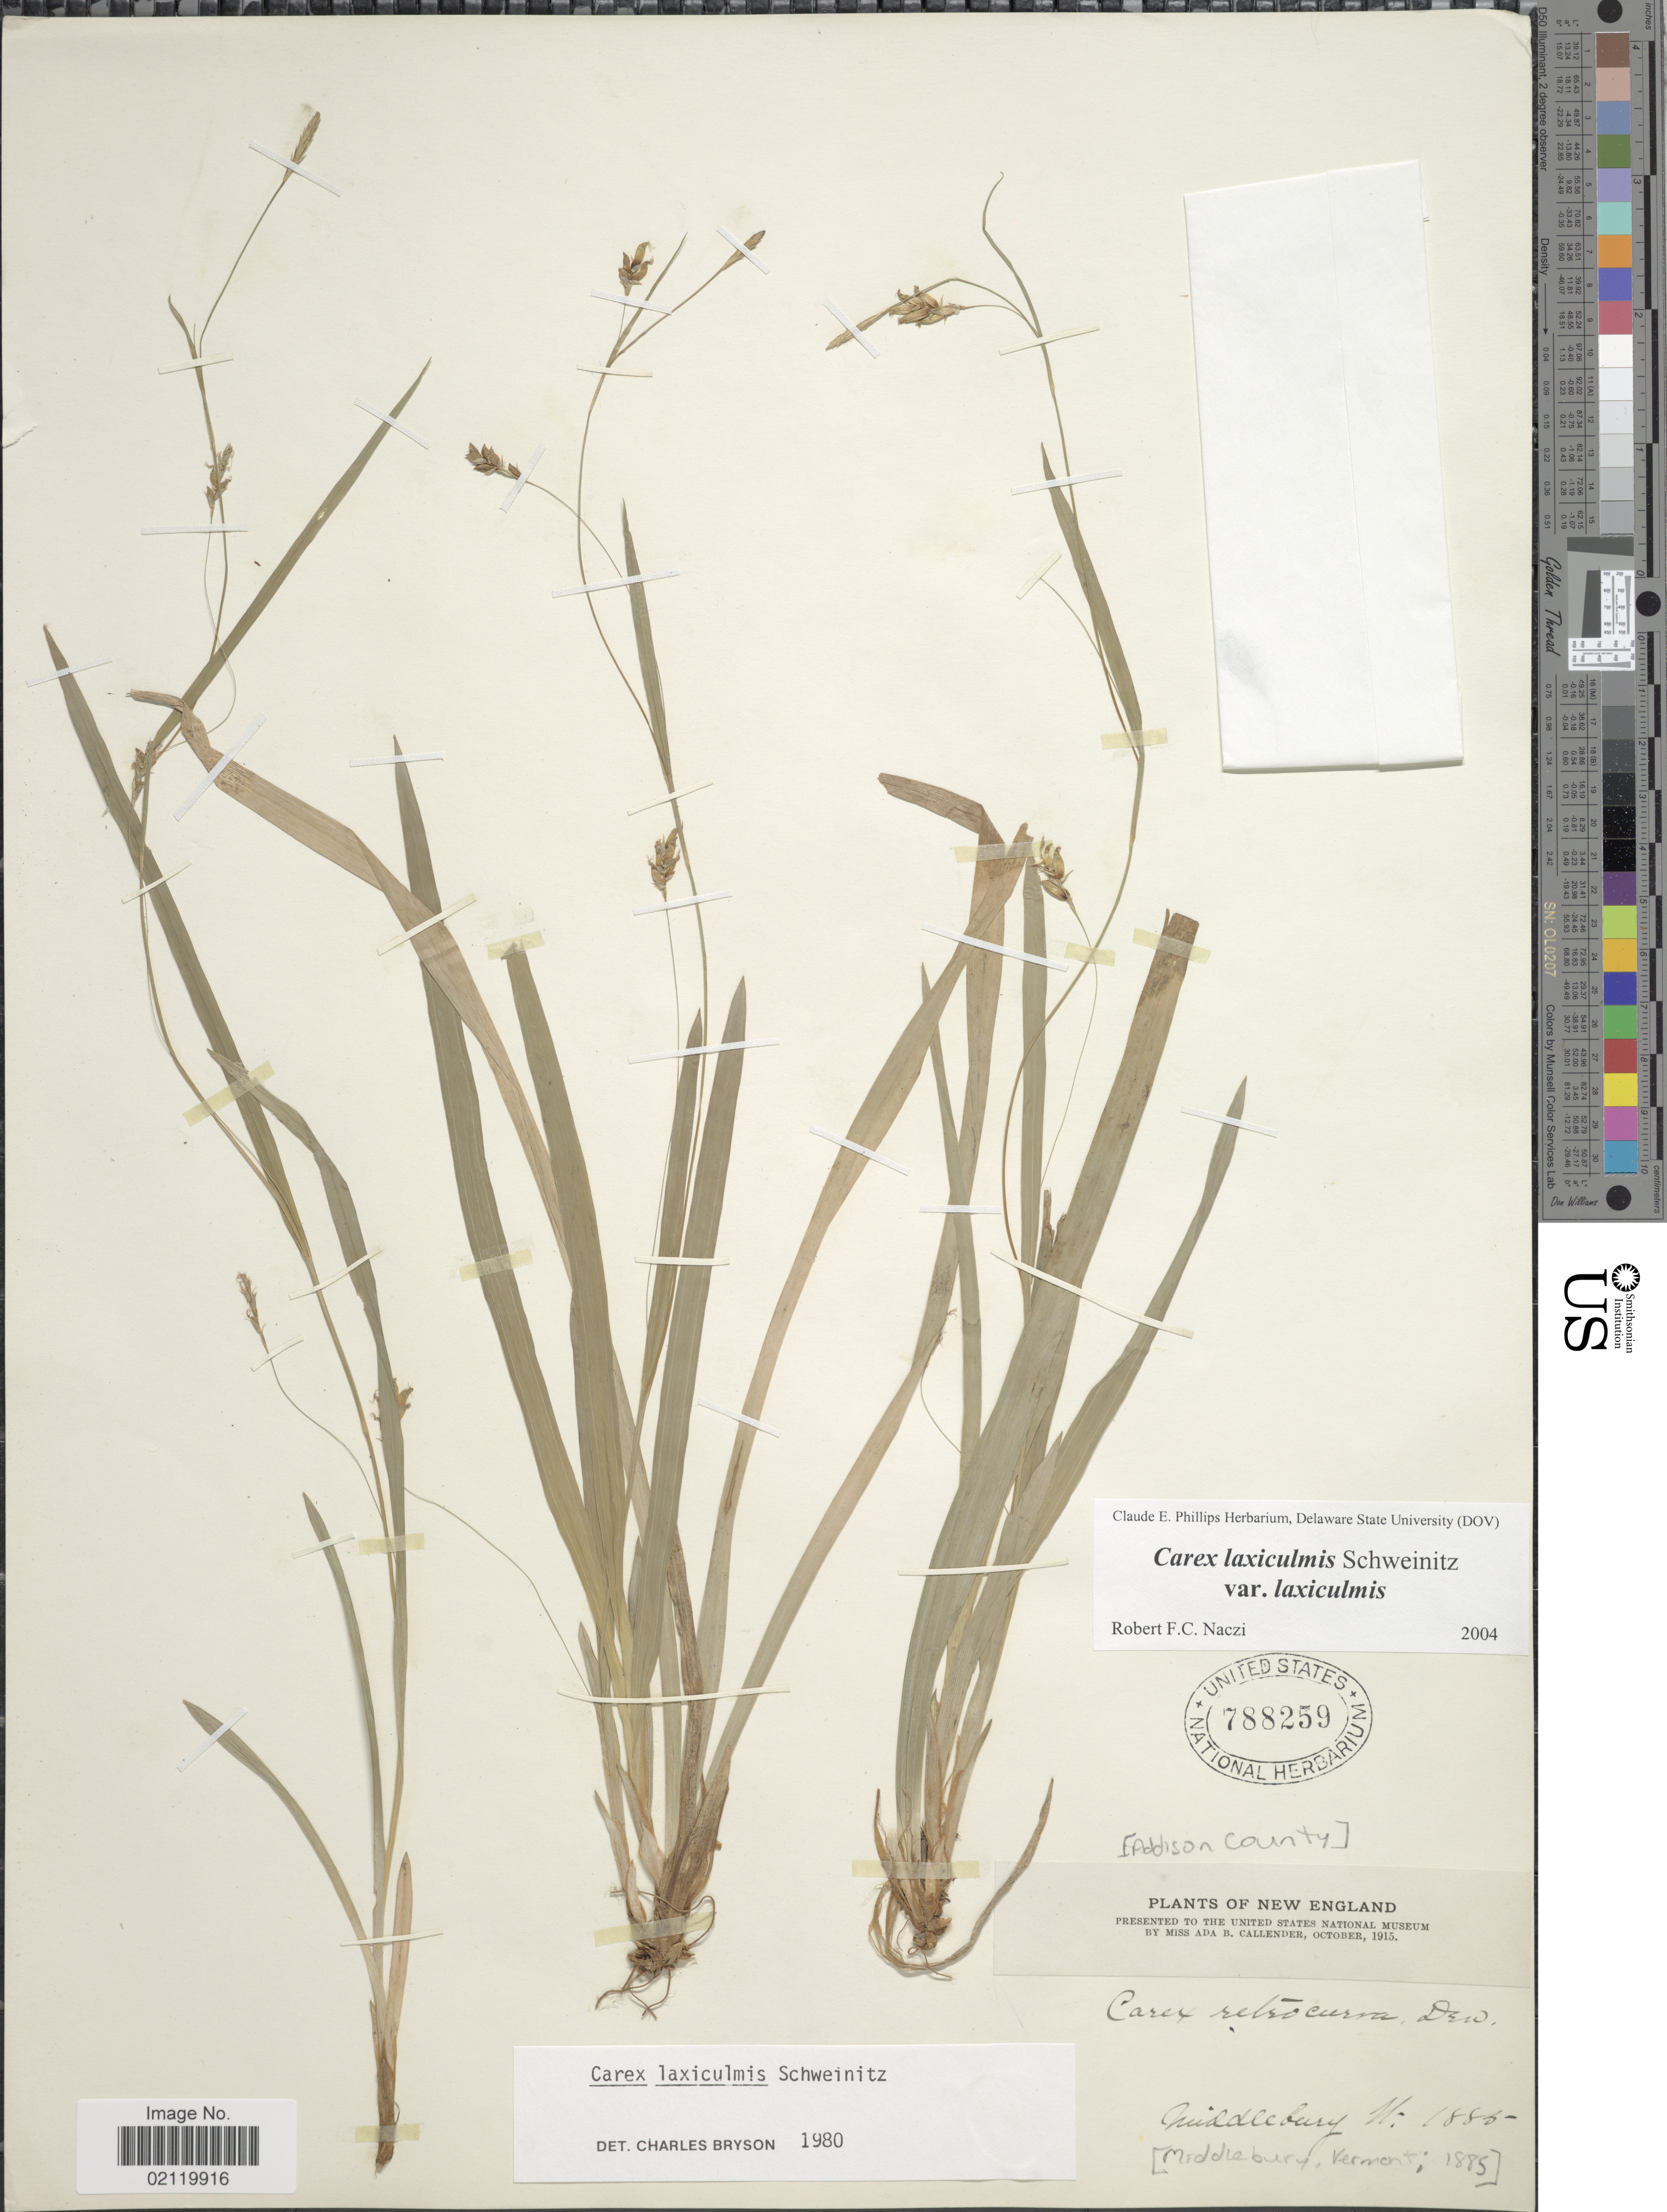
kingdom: Plantae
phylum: Tracheophyta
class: Liliopsida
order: Poales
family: Cyperaceae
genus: Carex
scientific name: Carex laxiculmis var. laxiculmis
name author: Schwein.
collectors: A. Callender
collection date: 1885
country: United States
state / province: Vermont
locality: Middlebury. New England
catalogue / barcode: US 788259